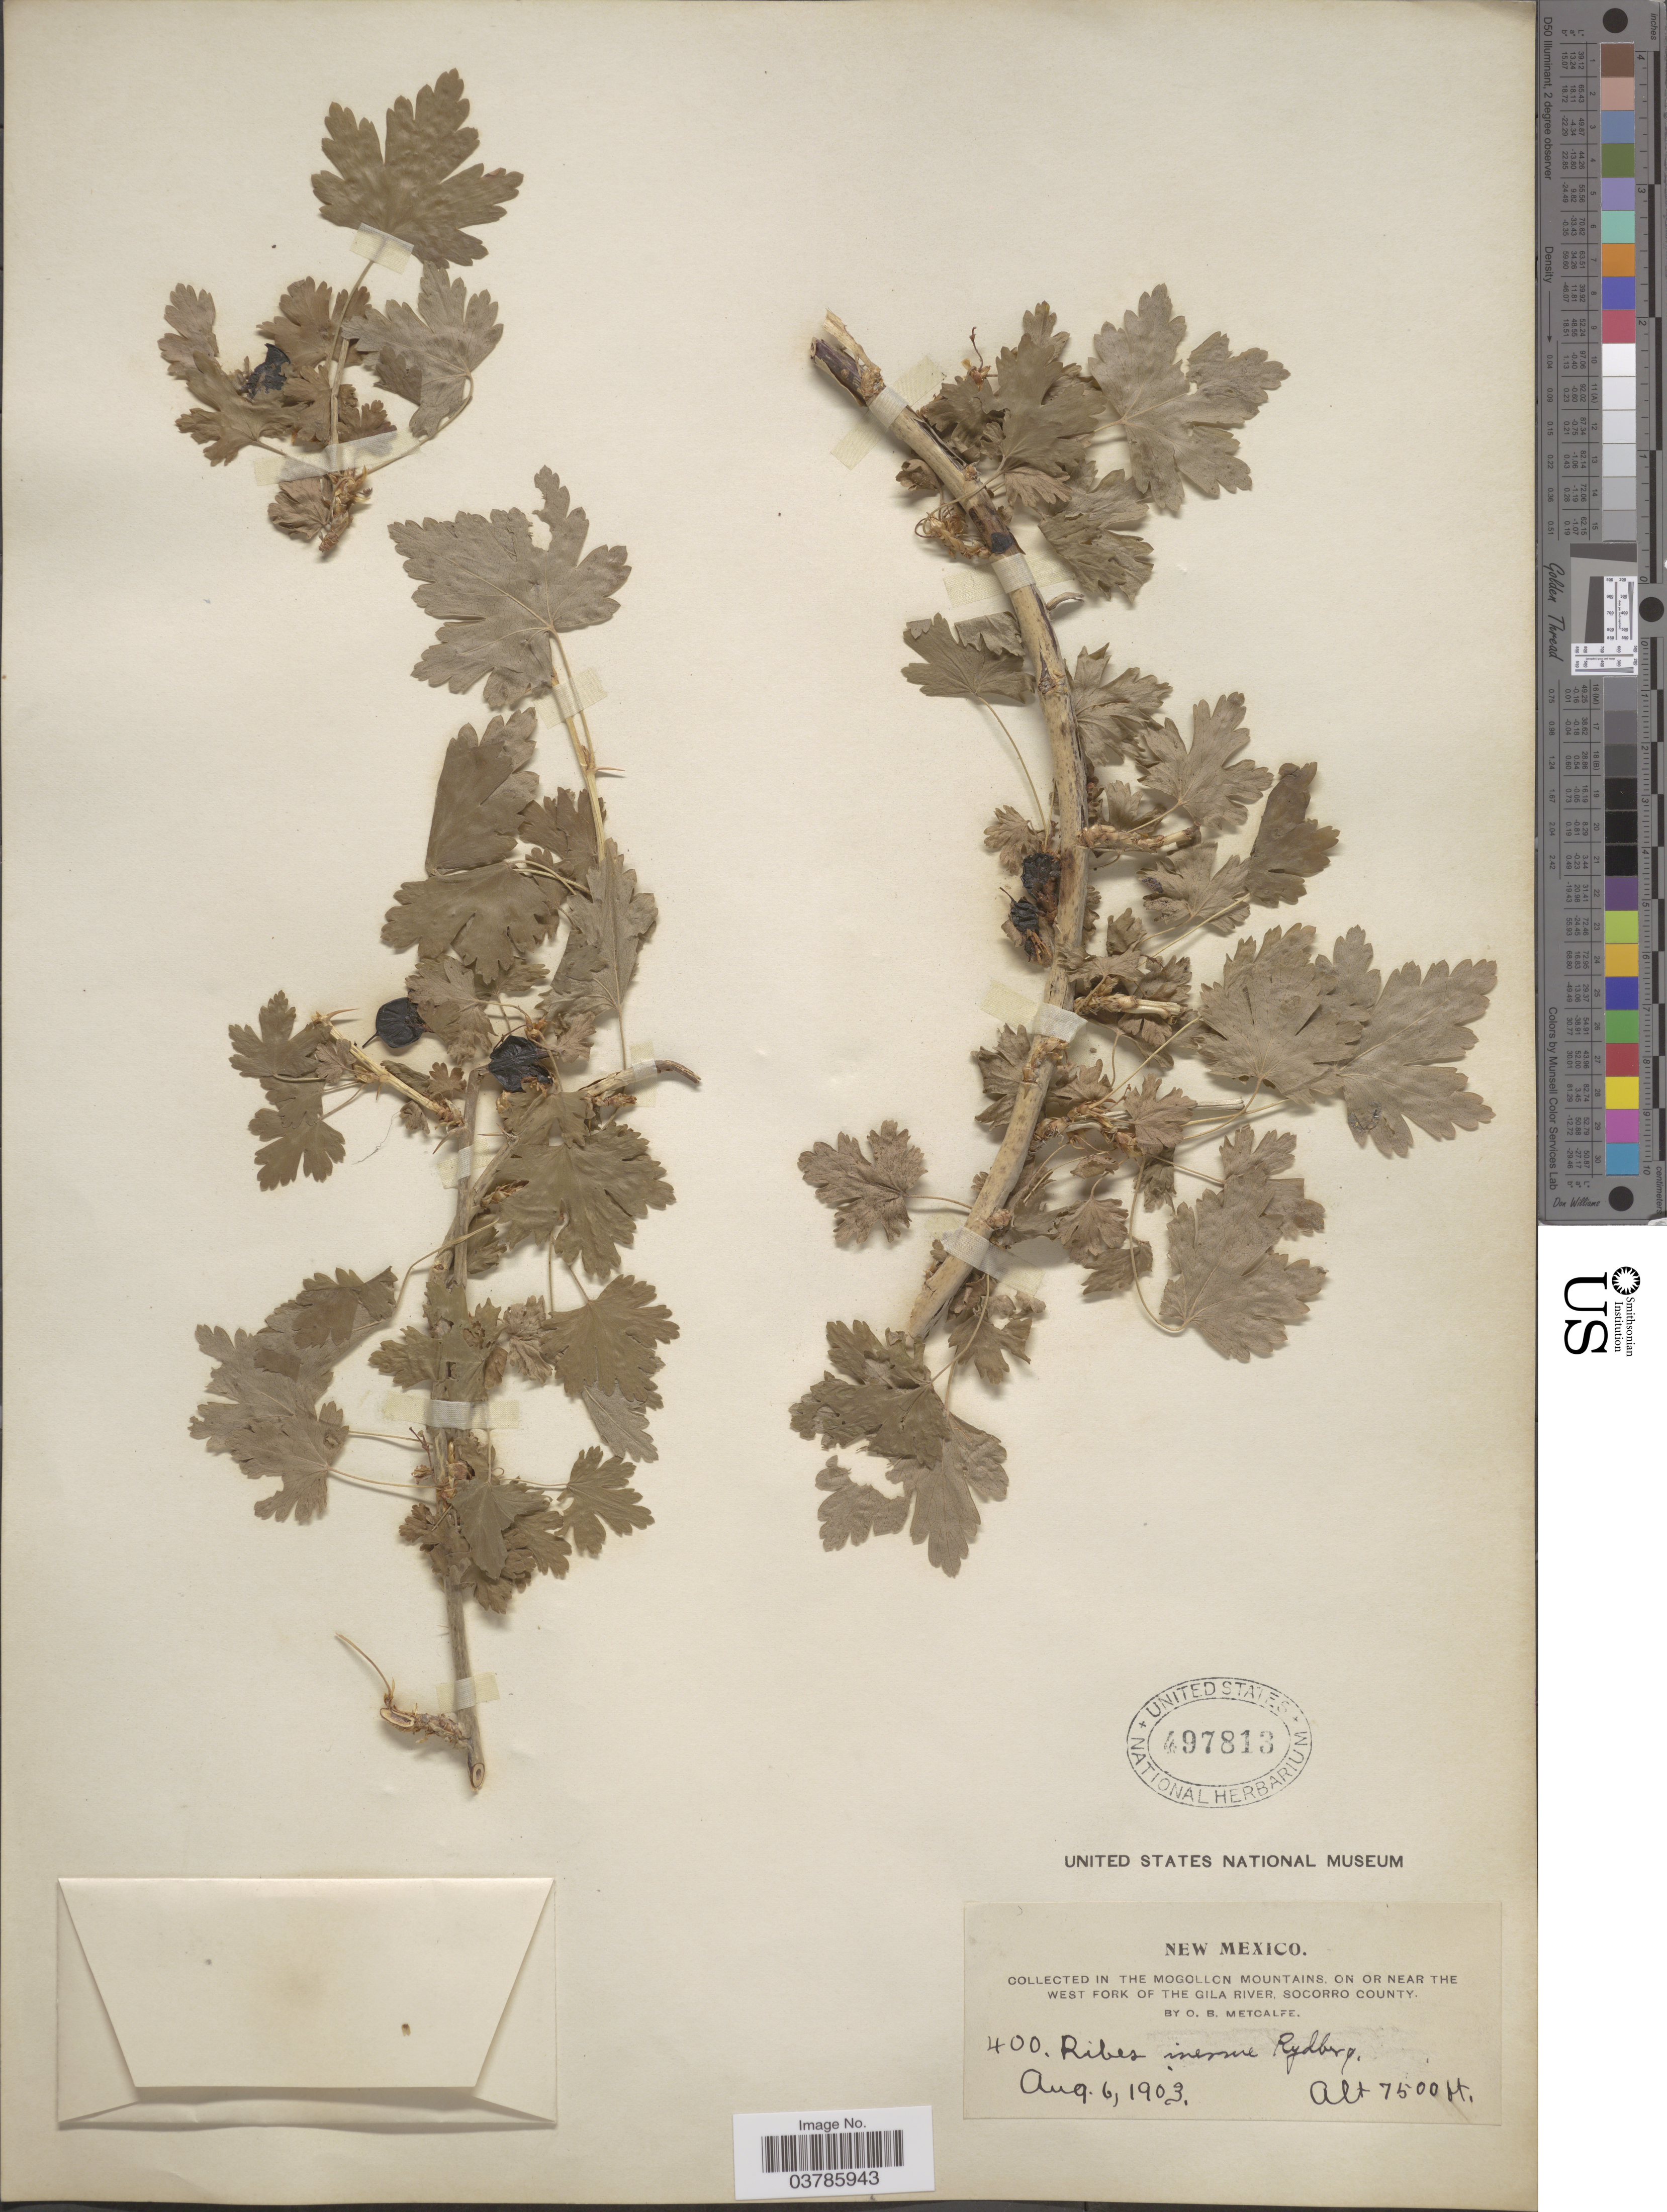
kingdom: Plantae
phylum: Tracheophyta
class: Magnoliopsida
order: Saxifragales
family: Grossulariaceae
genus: Ribes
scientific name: Ribes inerme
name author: Rydb.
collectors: O. B. Metcalfe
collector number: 400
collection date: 1903-08-06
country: United States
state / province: New Mexico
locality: Mogollon Mountains, on or near the West Fork of the Gila River, Socorro County.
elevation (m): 2286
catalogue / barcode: US 497813